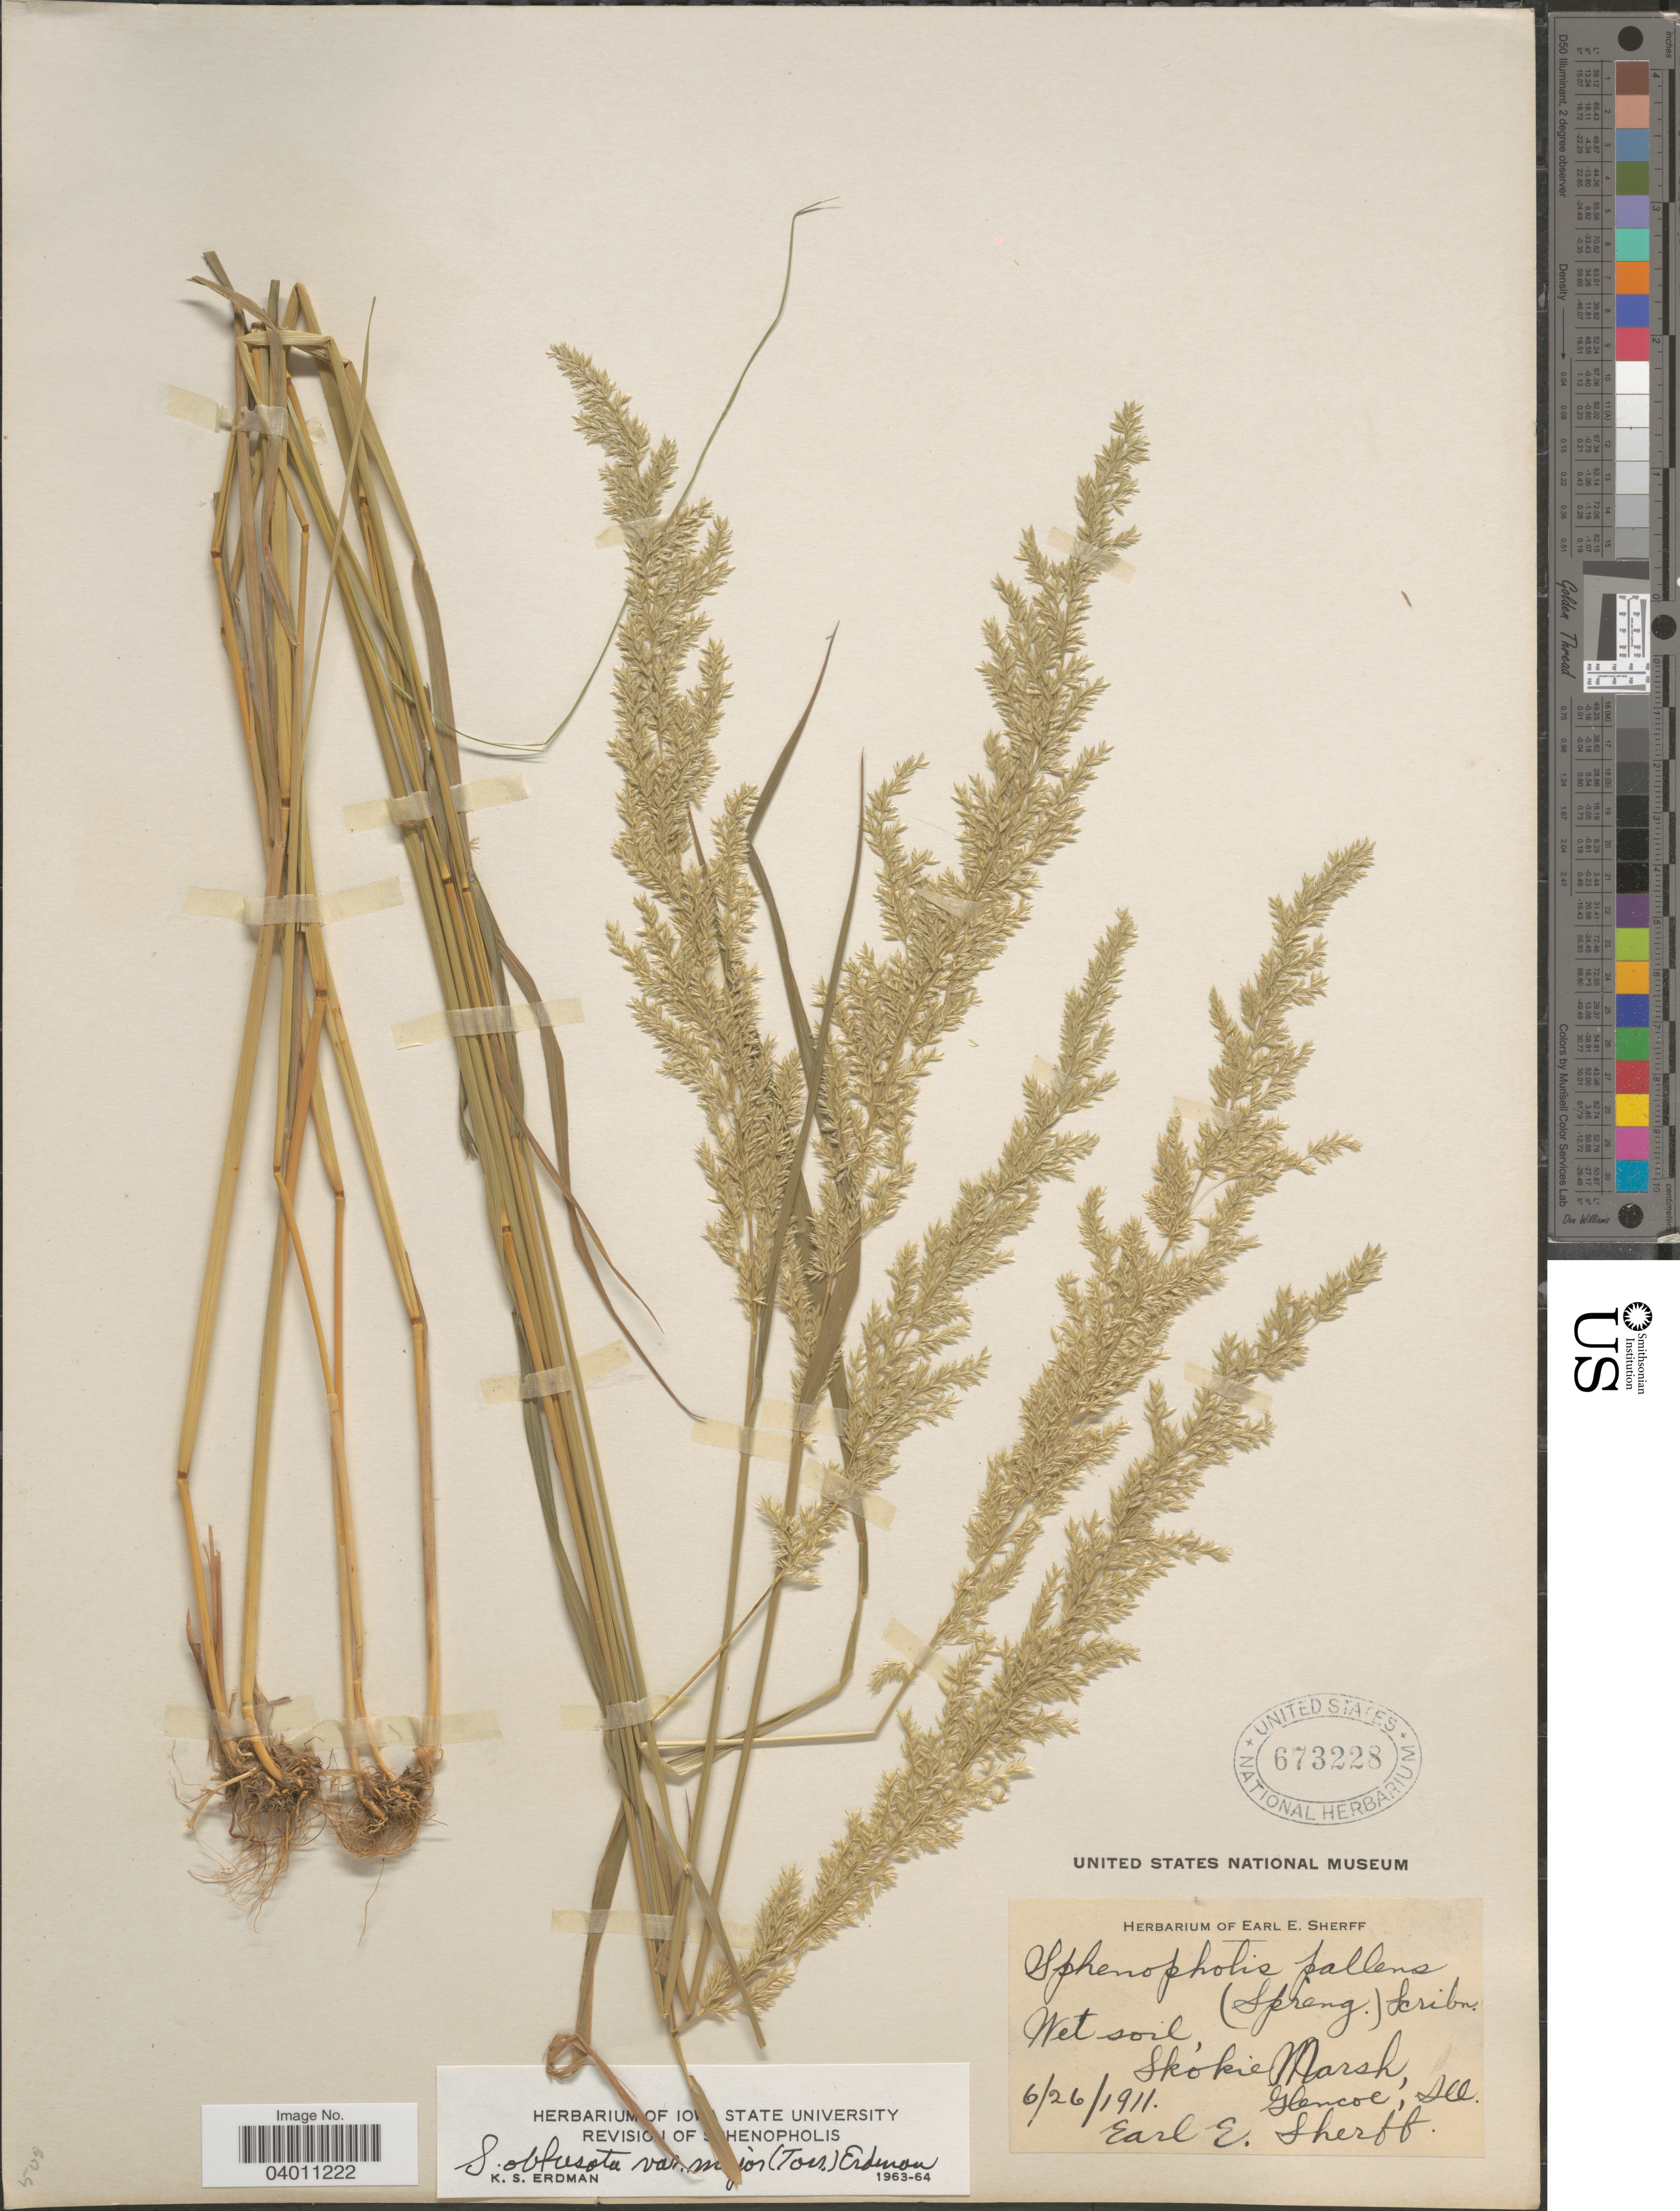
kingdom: Plantae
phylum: Tracheophyta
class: Liliopsida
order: Poales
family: Poaceae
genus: Sphenopholis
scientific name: Sphenopholis intermedia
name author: (Rydb.) Rydb.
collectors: E. E. Sherff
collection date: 1911-06-26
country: United States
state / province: Illinois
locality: Skokie Marsh, Glencoe.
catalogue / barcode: US 673228